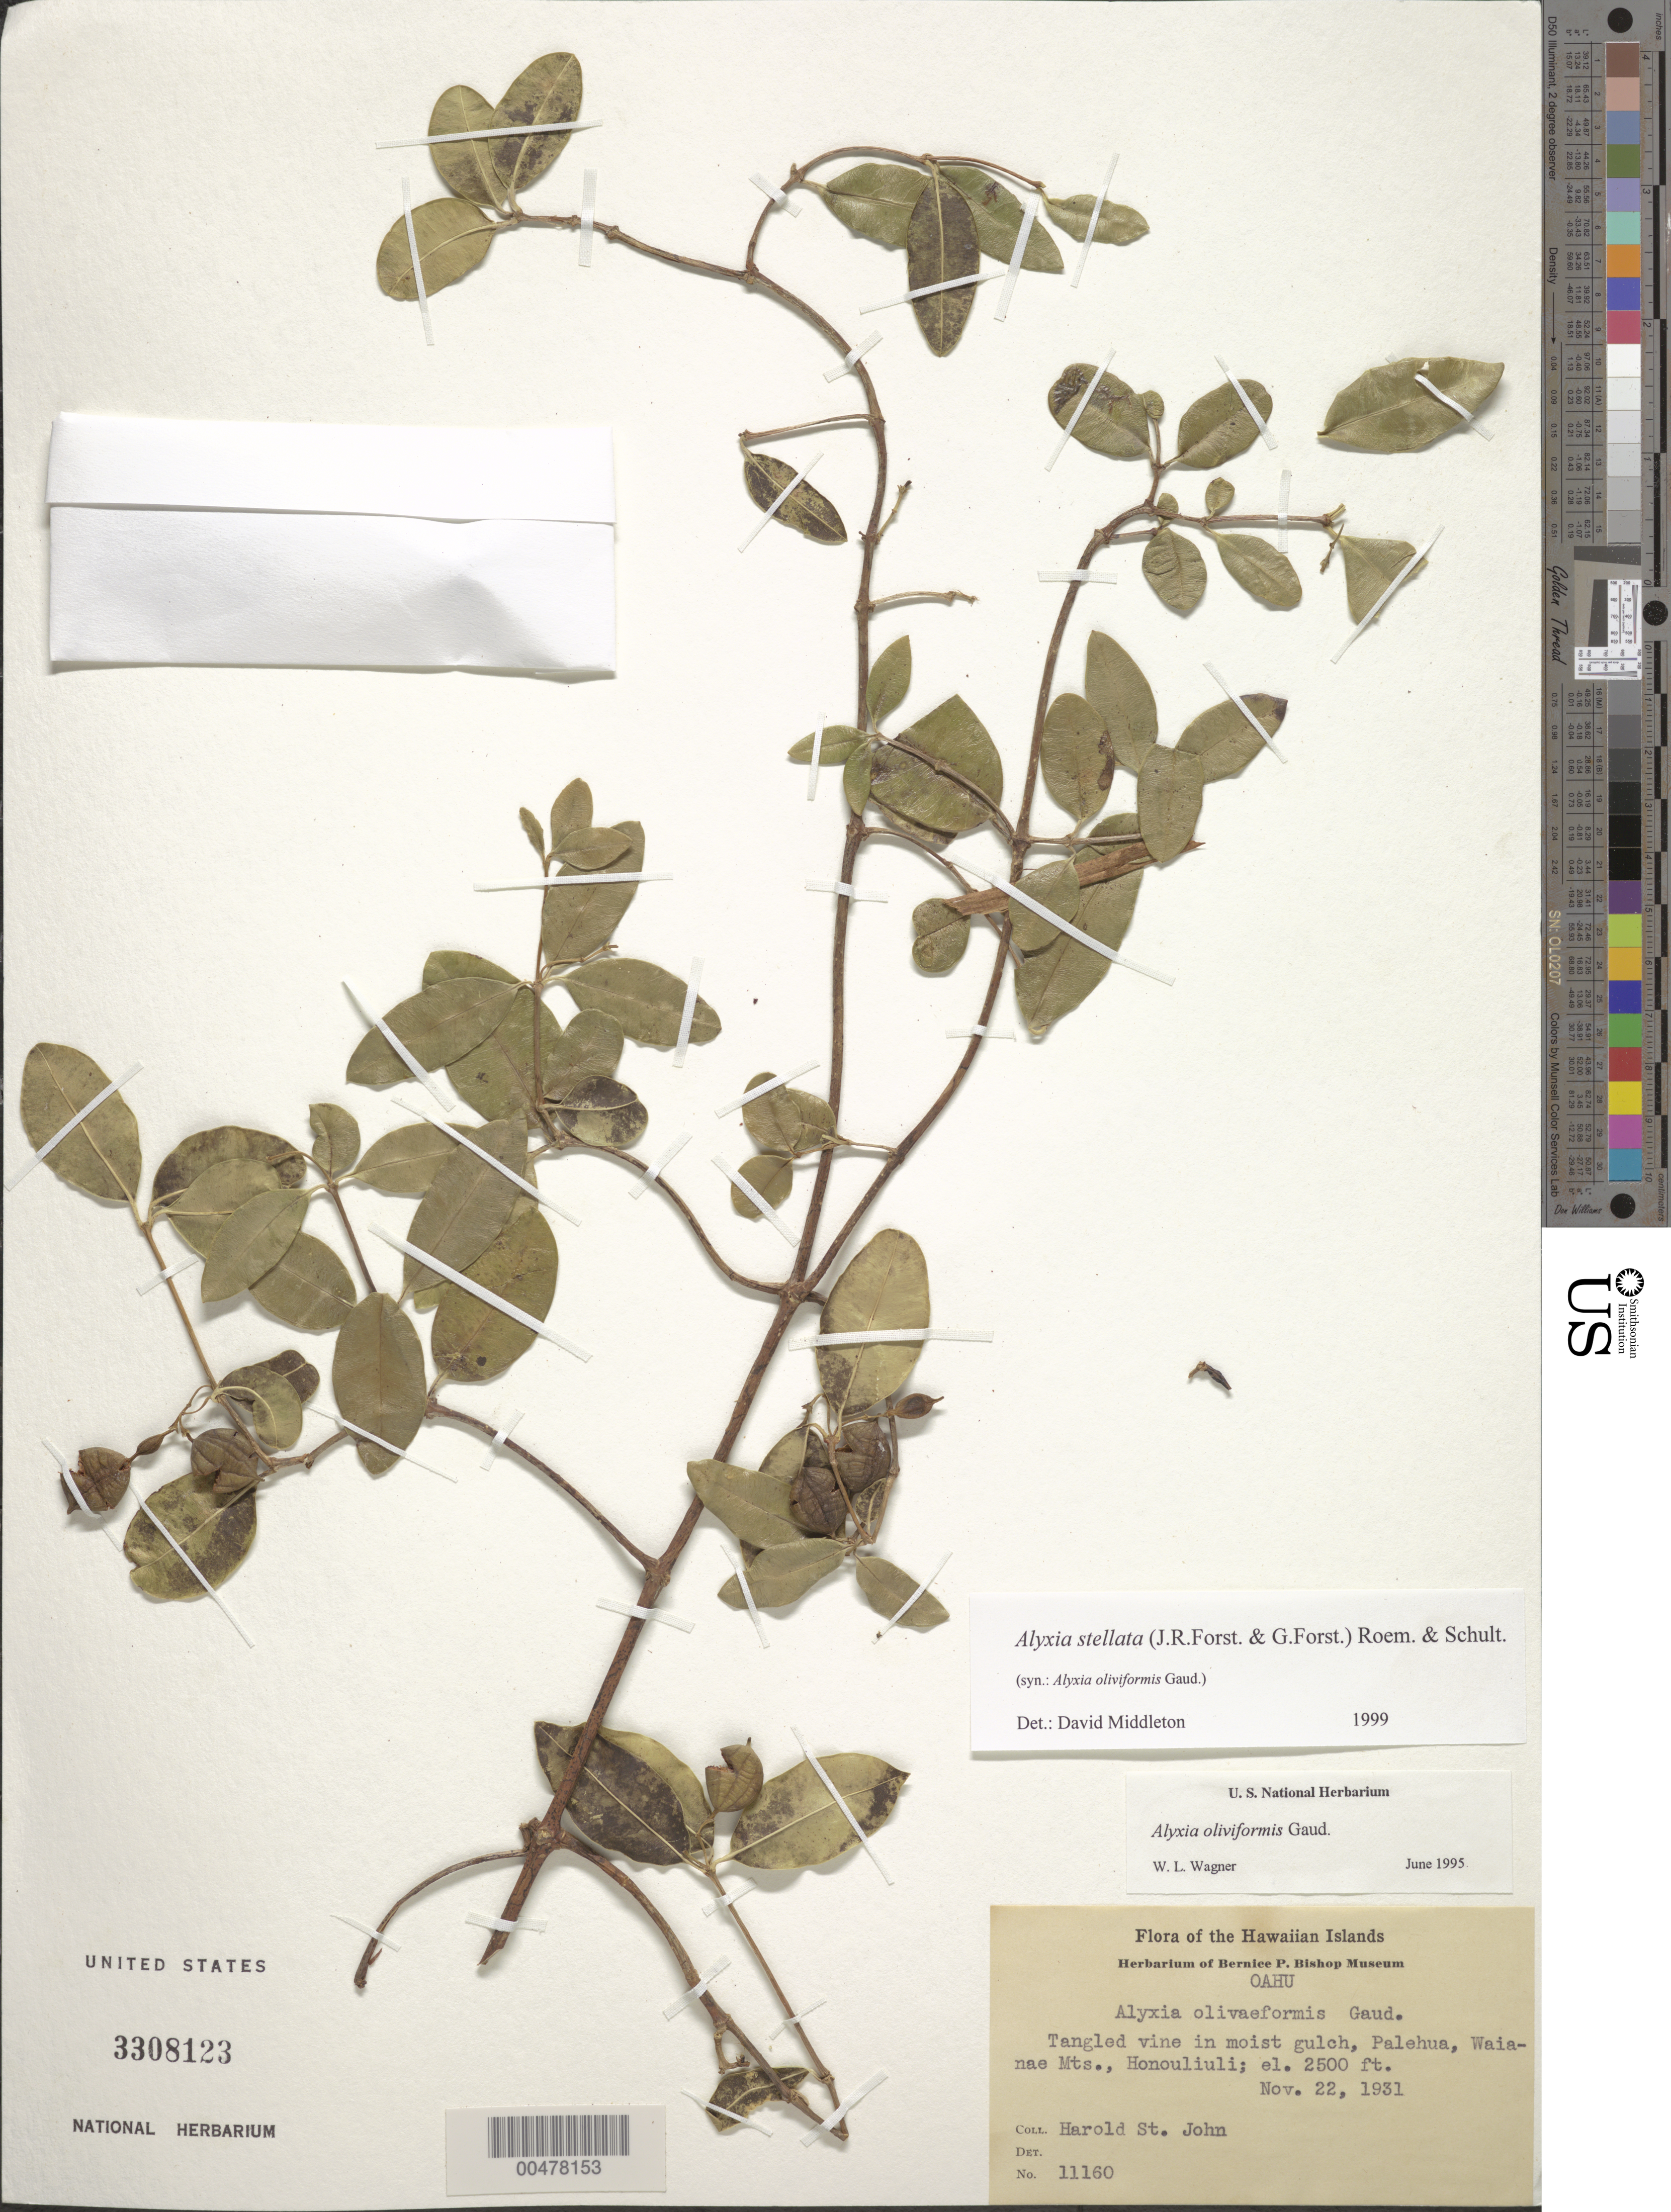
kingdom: Plantae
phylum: Tracheophyta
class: Magnoliopsida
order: Gentianales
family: Apocynaceae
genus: Alyxia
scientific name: Alyxia stellata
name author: (J.R. Forst. & G. Forst.) Roem. & Schult.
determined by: Middleton, D. J.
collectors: H. St. John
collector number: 11160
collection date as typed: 22 Nov 1931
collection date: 1931-11-22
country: United States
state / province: Hawaii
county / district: Honolulu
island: Oahu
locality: Palehua, Waianae Mts, Honouliuli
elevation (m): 762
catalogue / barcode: US 3308123